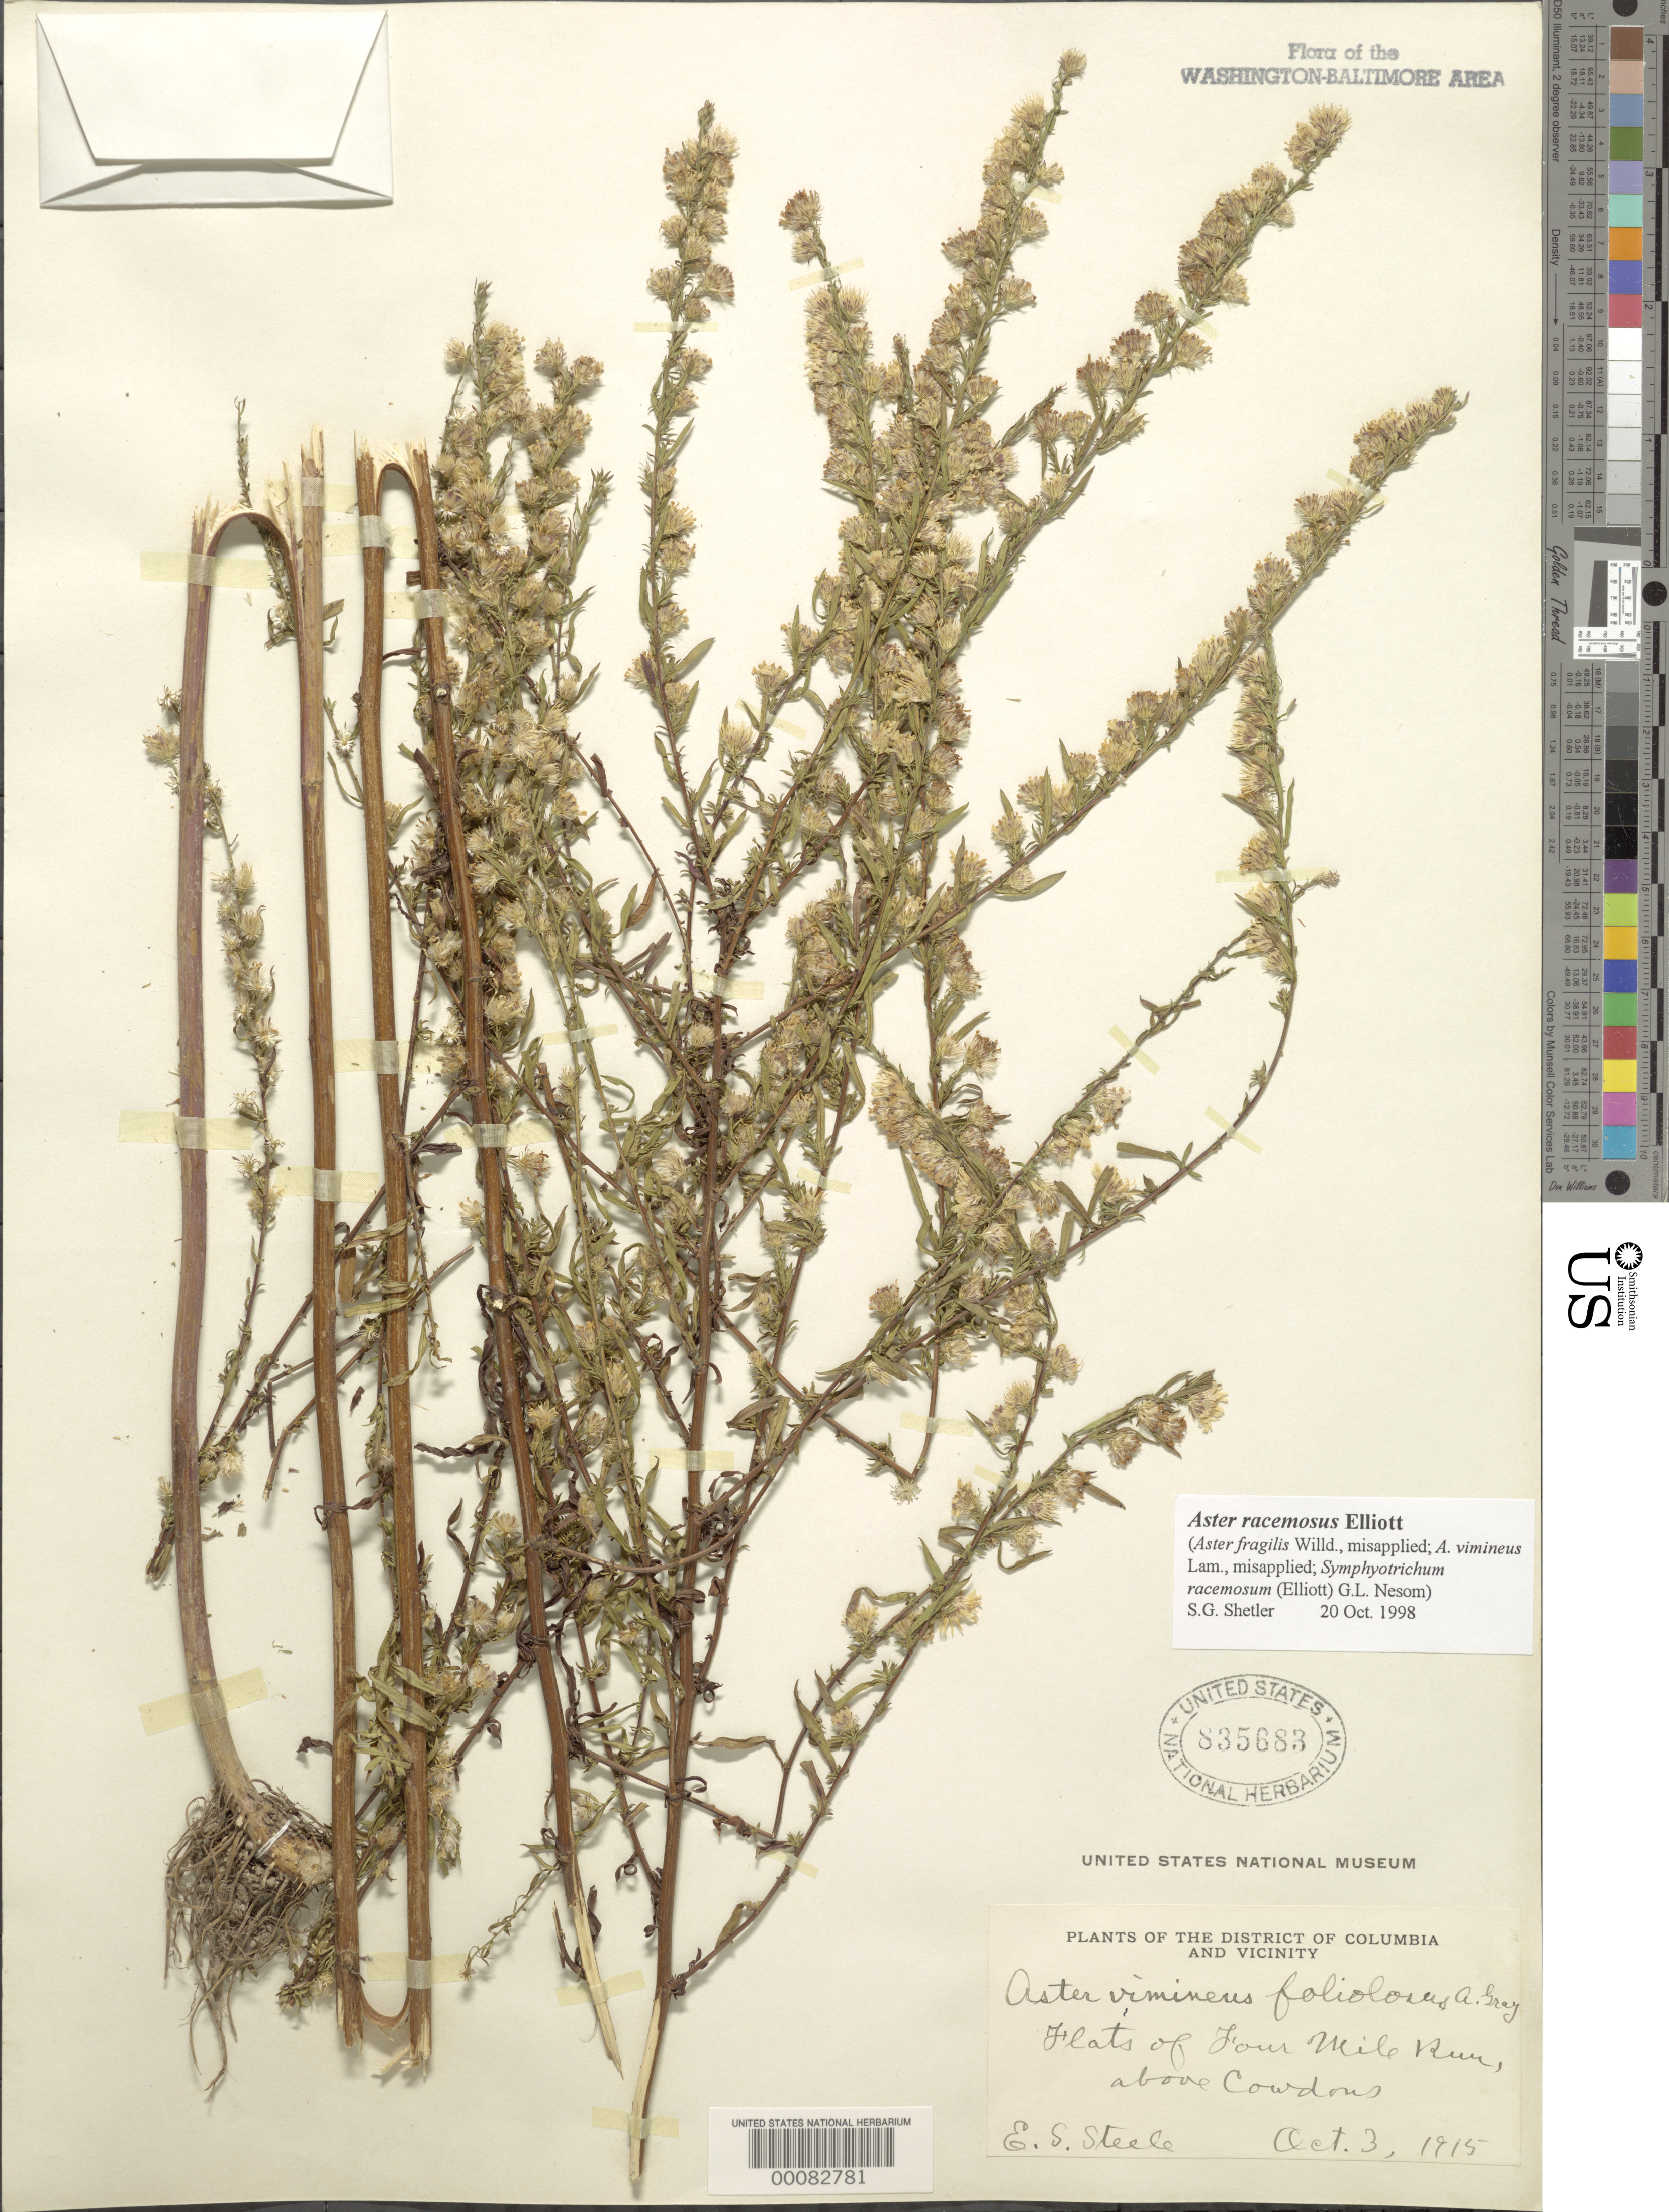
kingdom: Plantae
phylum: Tracheophyta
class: Magnoliopsida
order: Asterales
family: Asteraceae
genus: Symphyotrichum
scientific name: Symphyotrichum racemosum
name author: (Elliott) G.L. Nesom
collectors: E. Steele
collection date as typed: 03 Oct 1915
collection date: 1915-10-03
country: United States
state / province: Virginia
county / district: Arlington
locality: flats of Four Mile Run above Cowdons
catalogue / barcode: US 835683